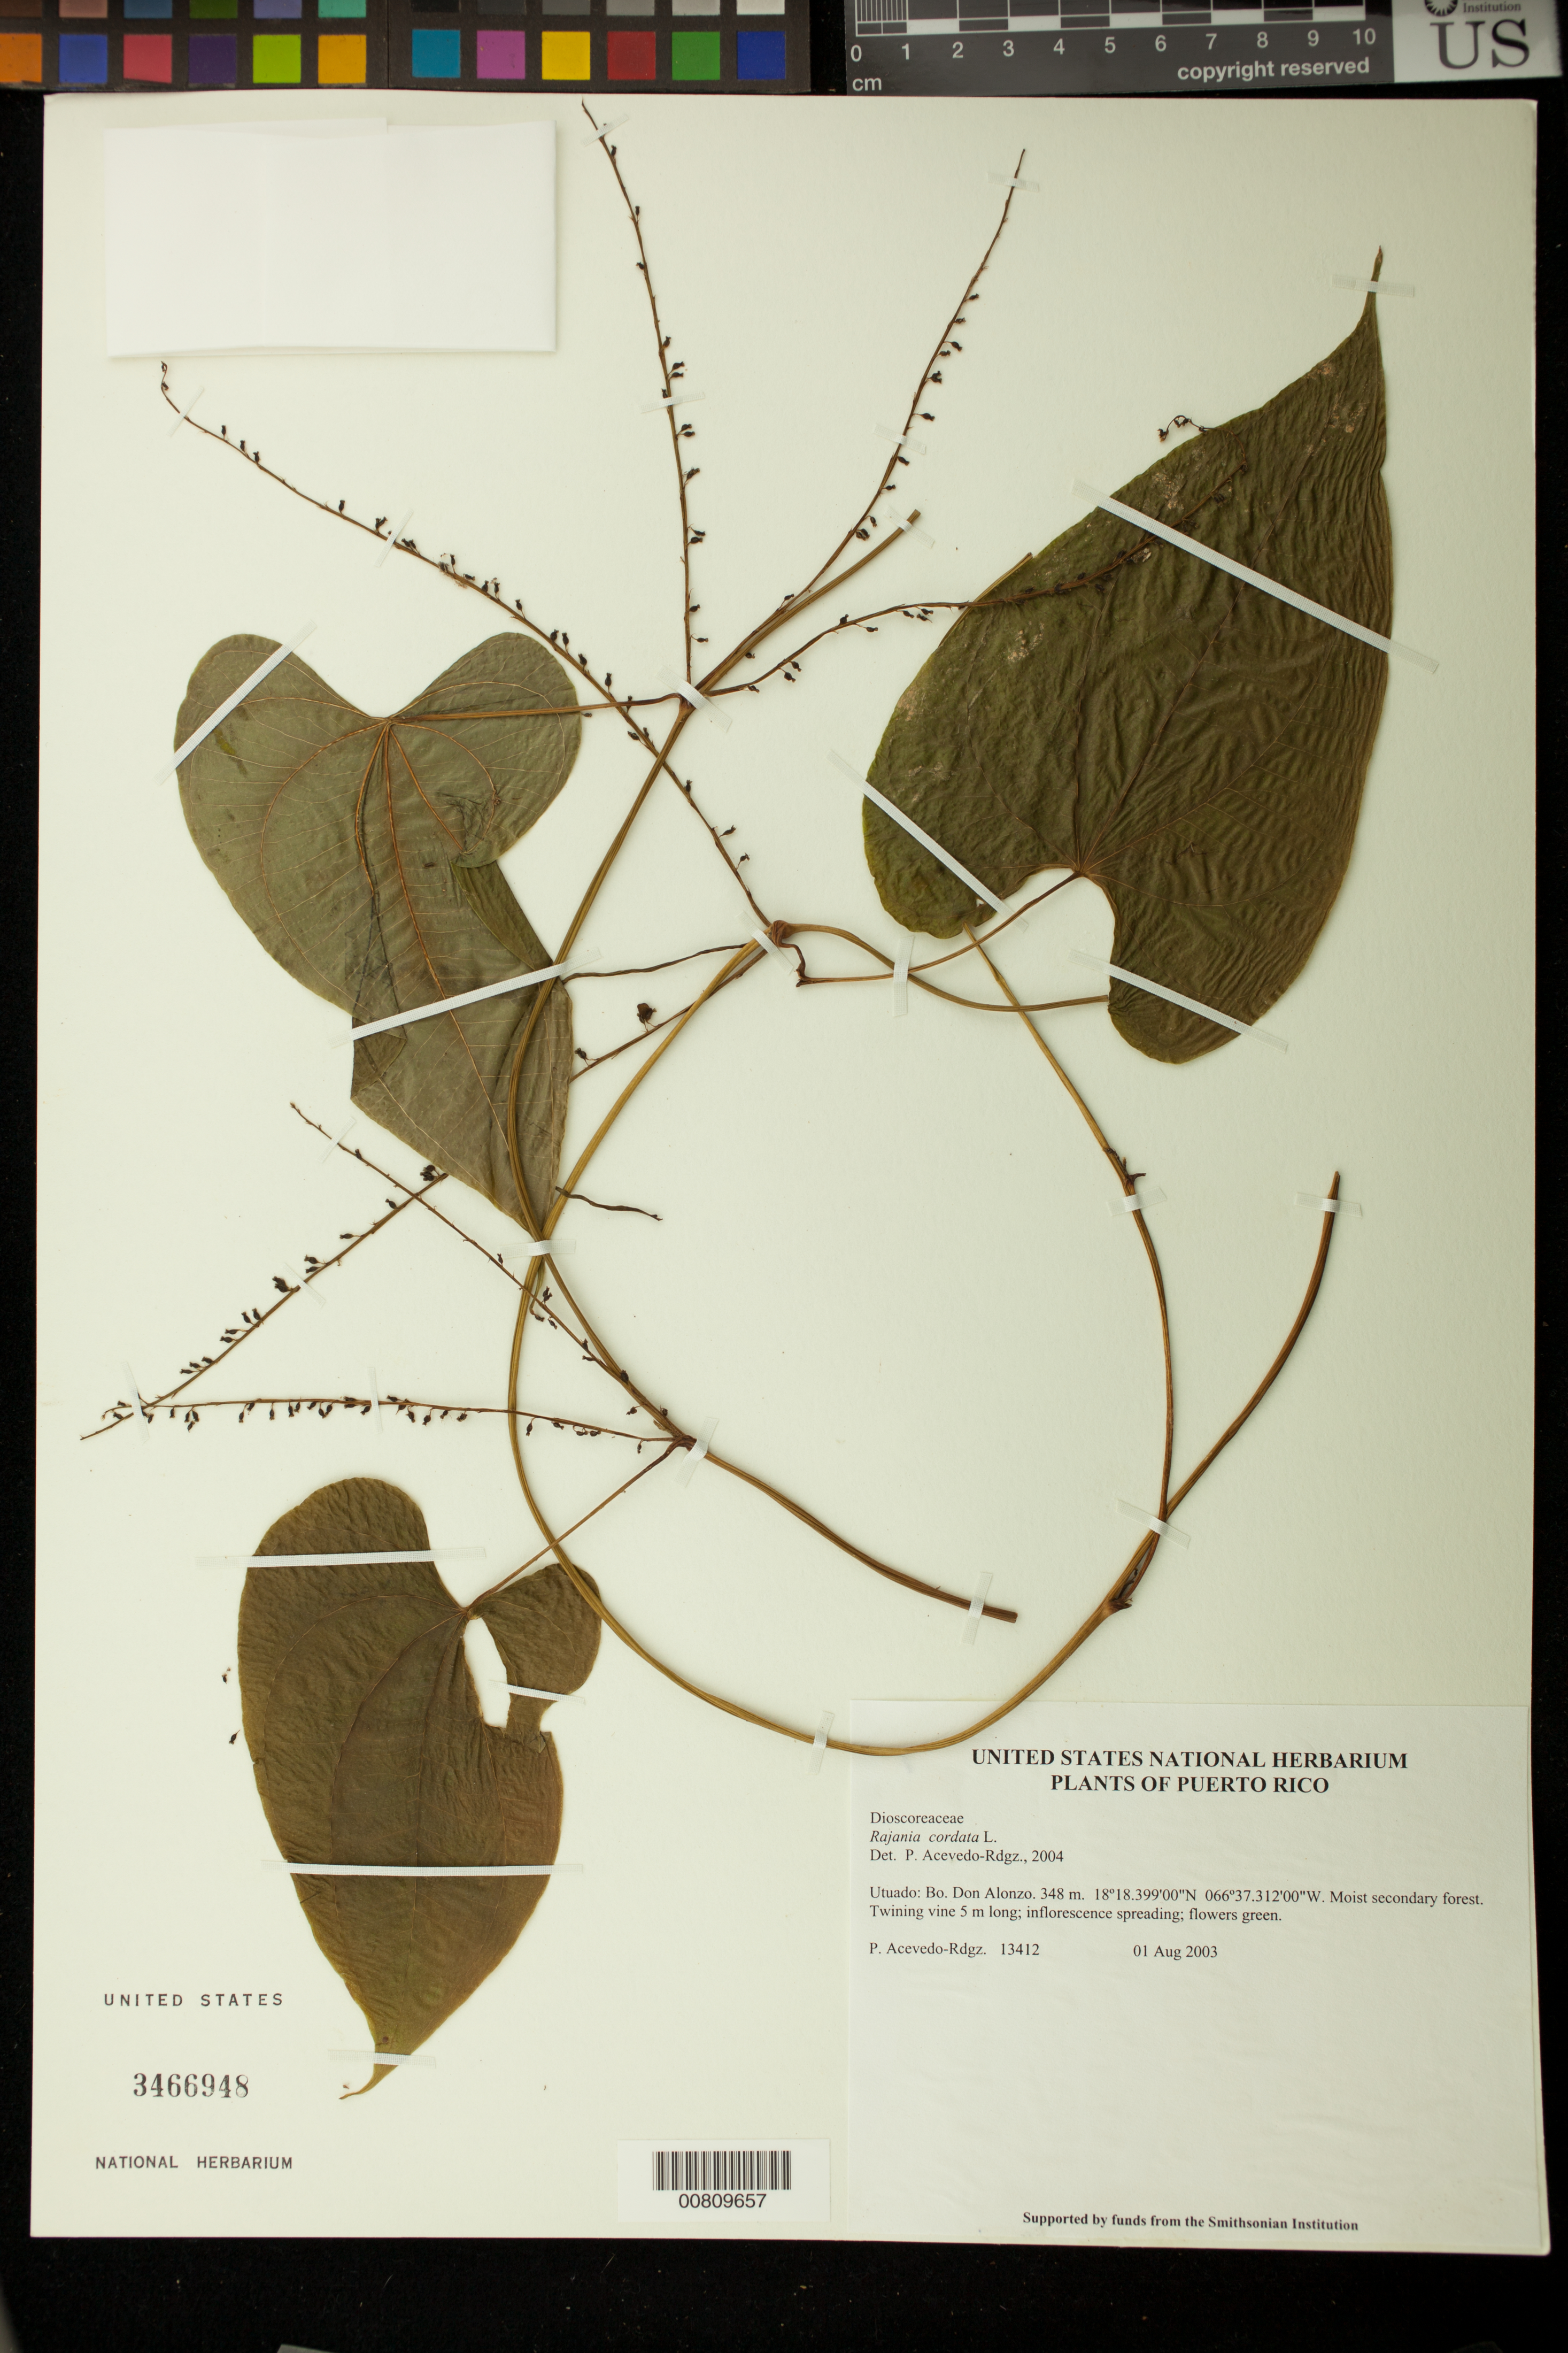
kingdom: Plantae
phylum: Tracheophyta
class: Liliopsida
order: Dioscoreales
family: Dioscoreaceae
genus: Dioscorea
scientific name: Dioscorea cordata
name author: (L.) Raz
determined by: Strong, M. T., (US), Smithsonian Institution - National Museum of Natural History (UNITED STATES)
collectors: P. Acevedo-Rodr.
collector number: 13412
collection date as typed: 01 Aug 2003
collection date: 2003-08-01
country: Puerto Rico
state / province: Utuado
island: Puerto Rico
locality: Utuado: Bo. Don Alonzo.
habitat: Moist secondary forest.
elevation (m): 348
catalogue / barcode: US 3466948